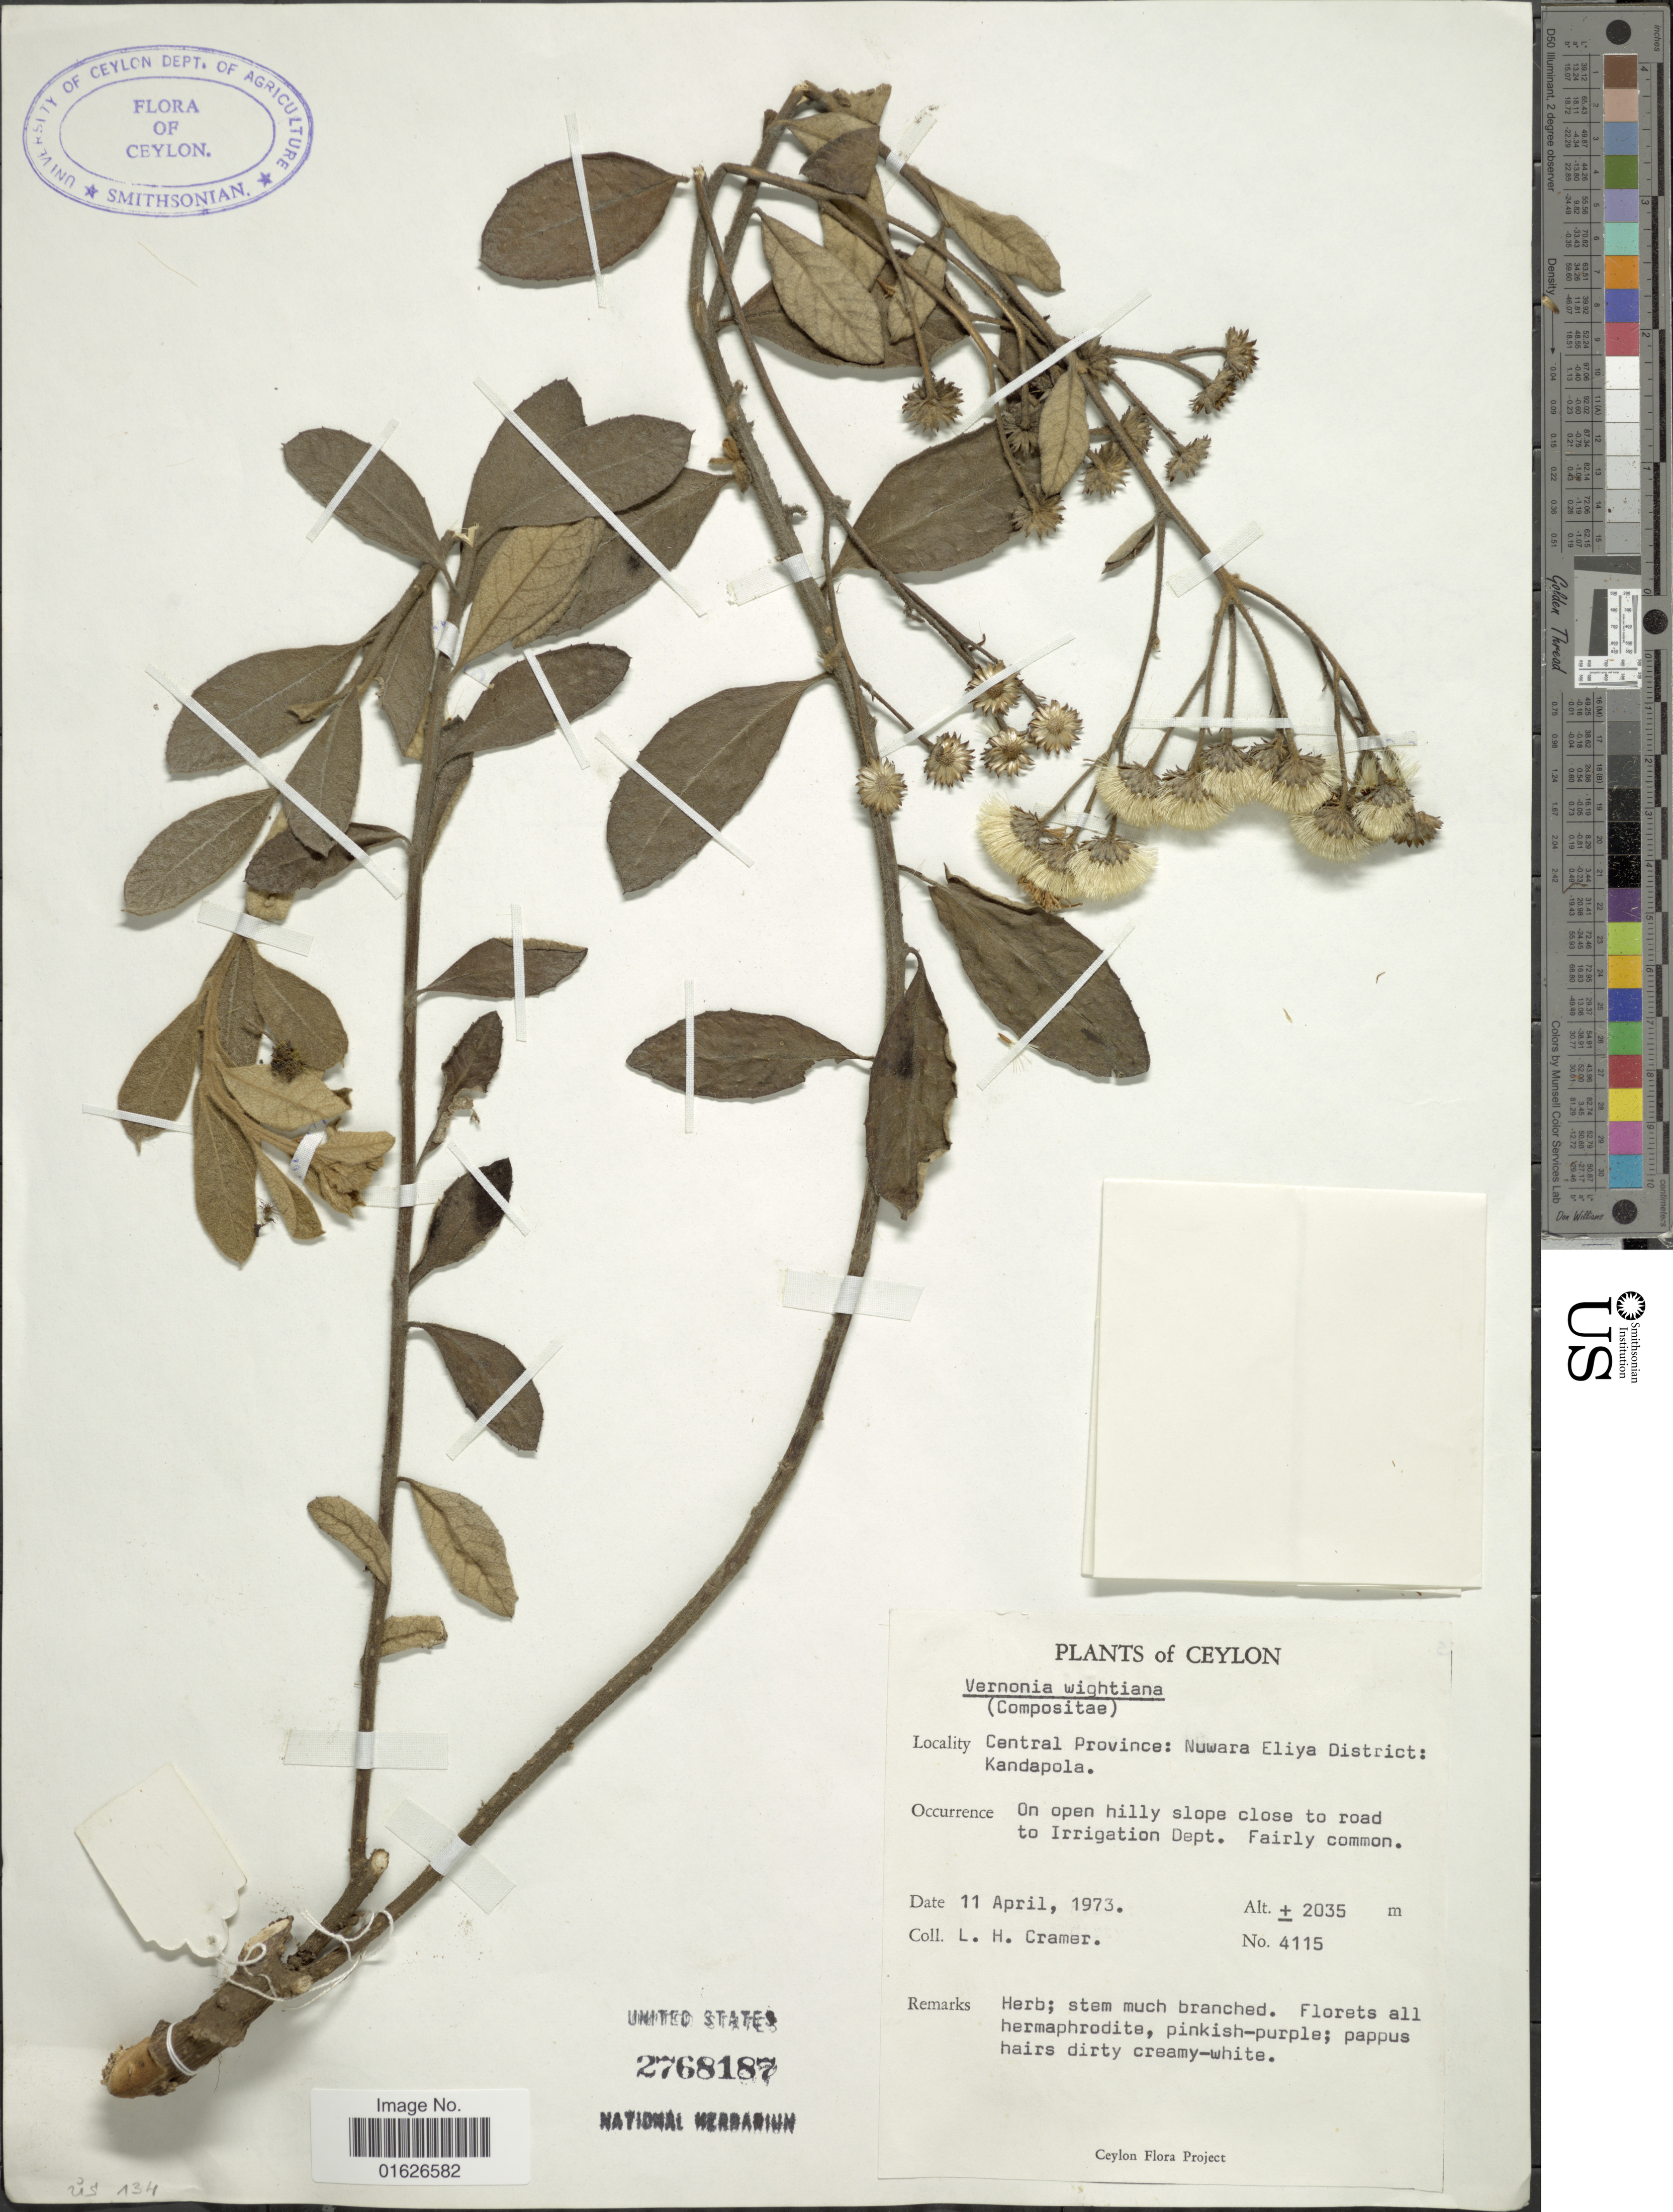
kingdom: Plantae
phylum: Tracheophyta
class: Magnoliopsida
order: Asterales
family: Asteraceae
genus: Uniyala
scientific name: Uniyala wightiana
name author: (Arn.) H. Rob. & Skvarla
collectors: L. H. Cramer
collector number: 4115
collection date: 1973-04-11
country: Sri Lanka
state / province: Central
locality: Ceylon, Central Province, Nuwara Eliya District, Kandapola.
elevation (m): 2035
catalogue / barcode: US 2768187